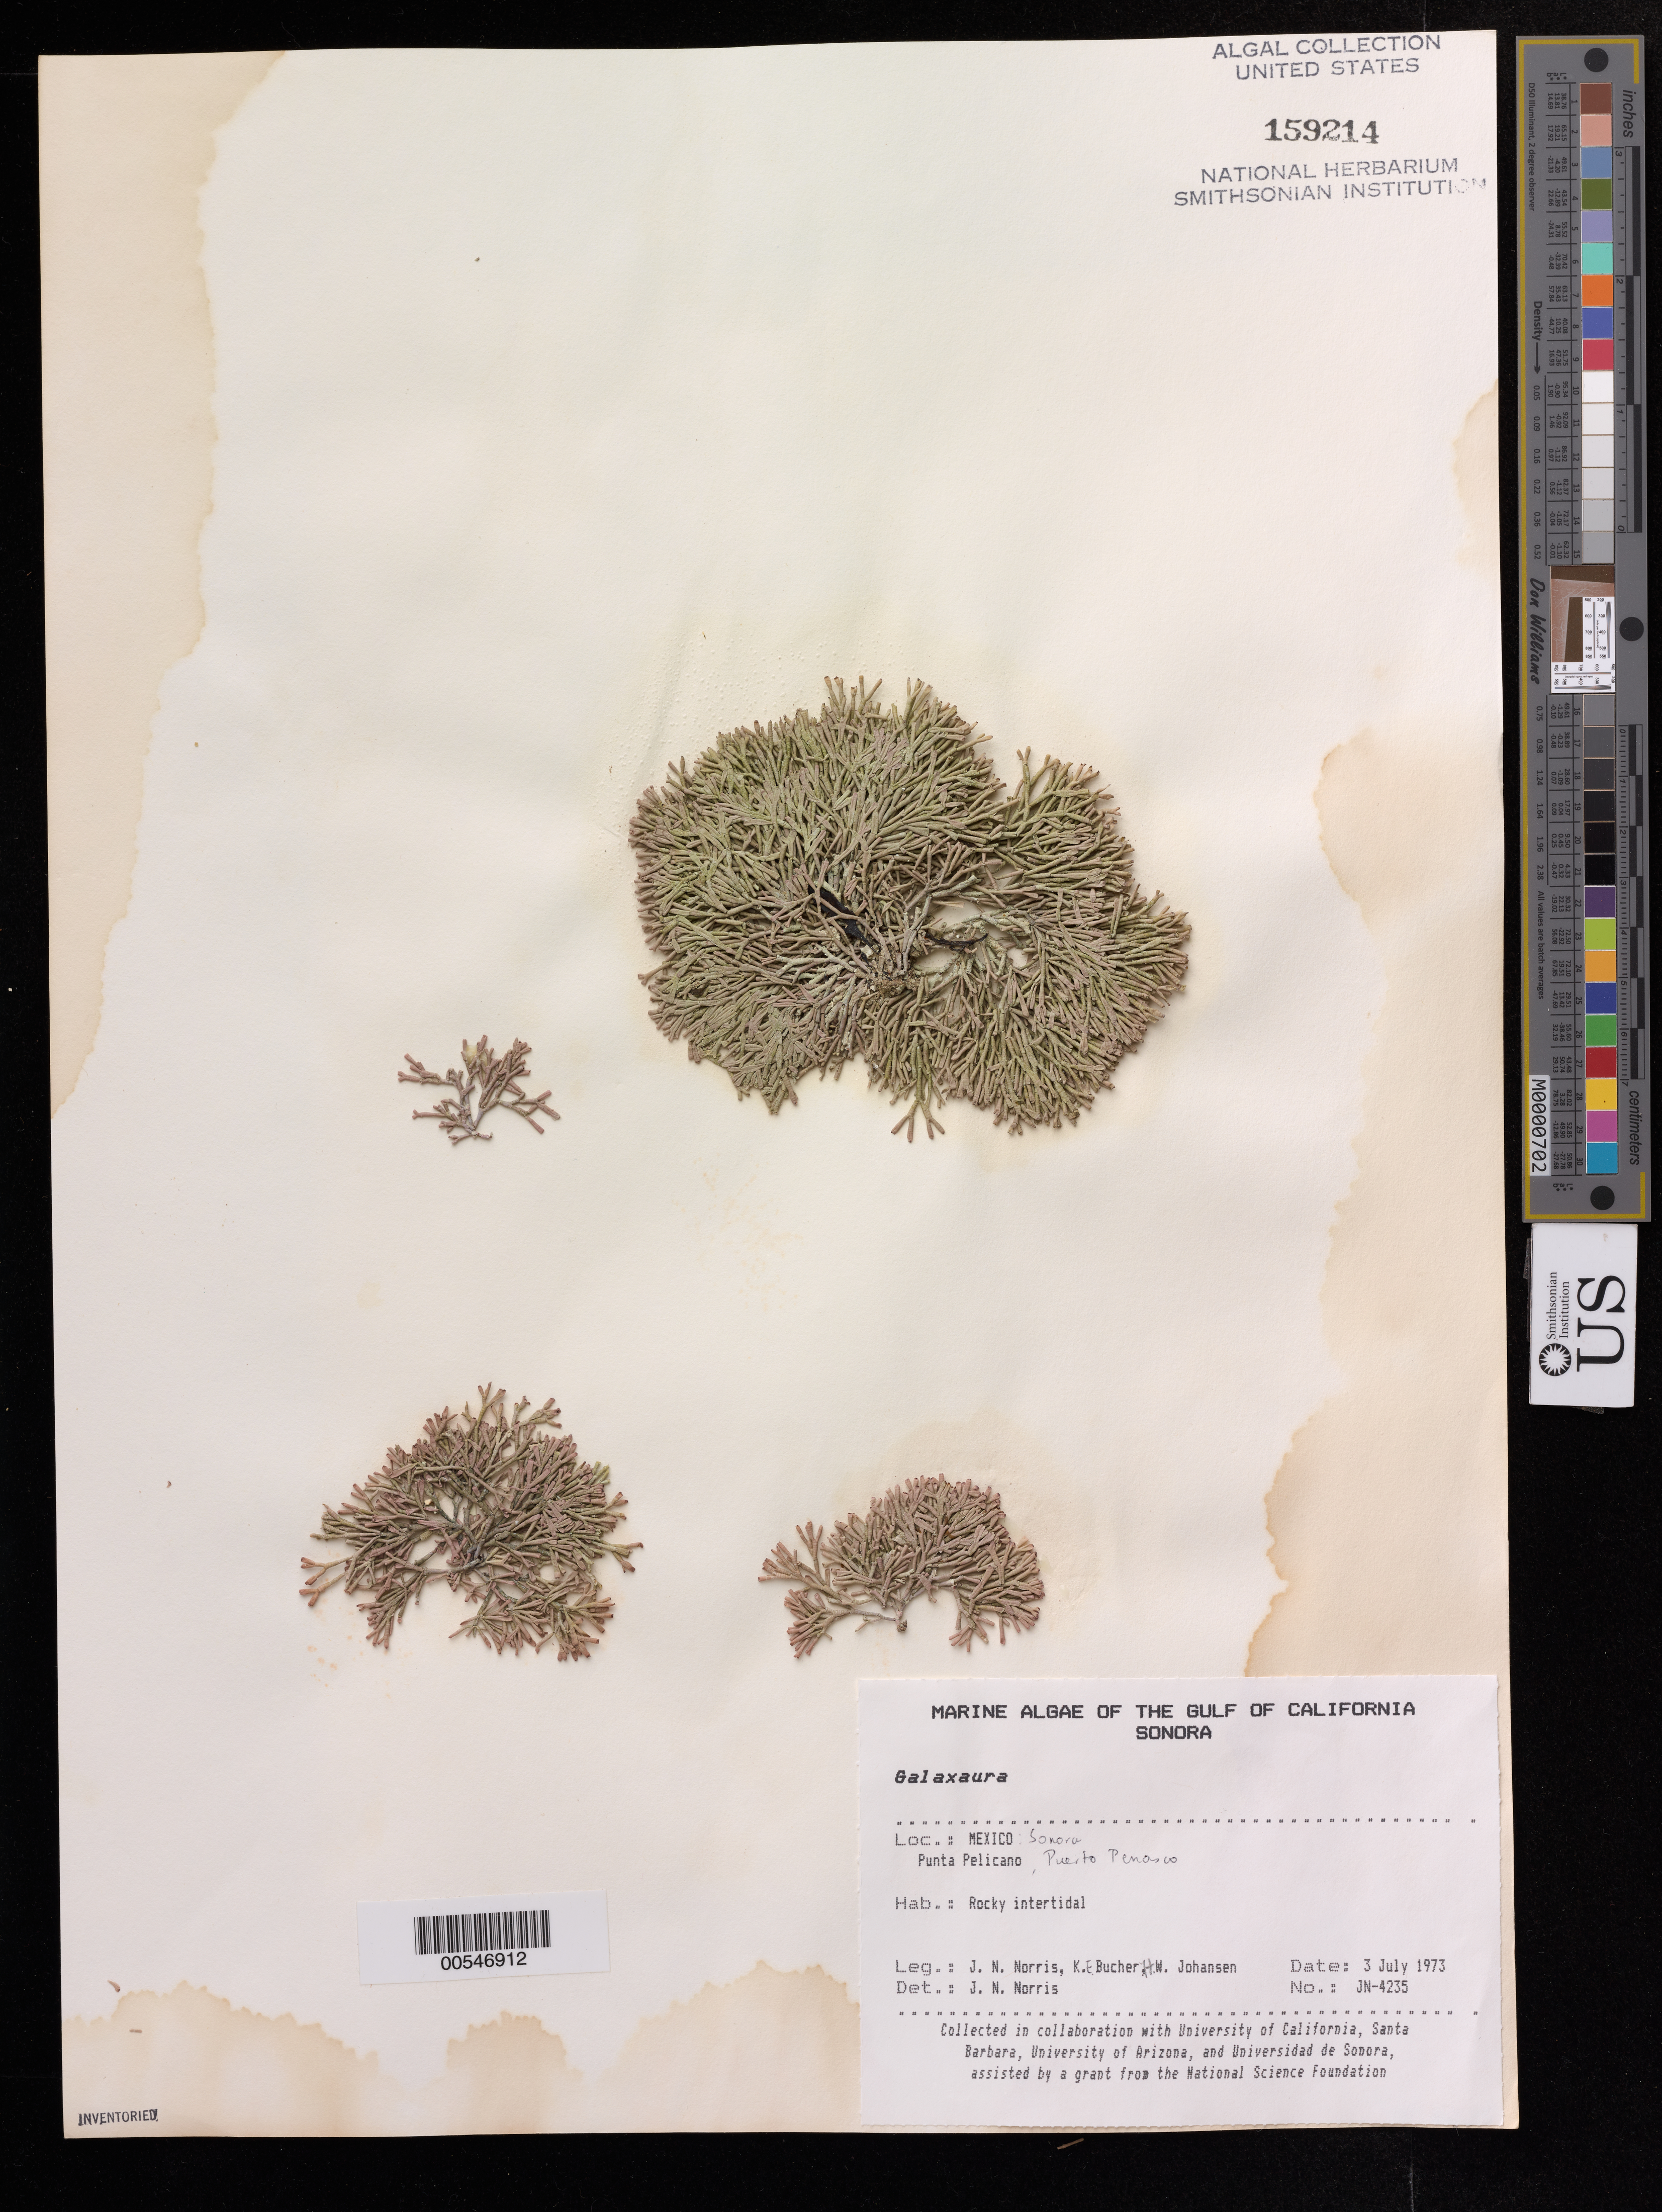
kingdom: Plantae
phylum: Rhodophyta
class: Florideophyceae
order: Nemaliales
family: Galaxauraceae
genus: Galaxaura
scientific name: Galaxaura sp.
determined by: Norris, James N.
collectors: J. N. Norris, K. E. Bucher & H. Johansen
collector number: JN-4235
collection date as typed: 03 Jul 1973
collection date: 1973-07-03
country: Mexico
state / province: Sonora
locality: Punta Pelicano, Puerto Penasco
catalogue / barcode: US 159214